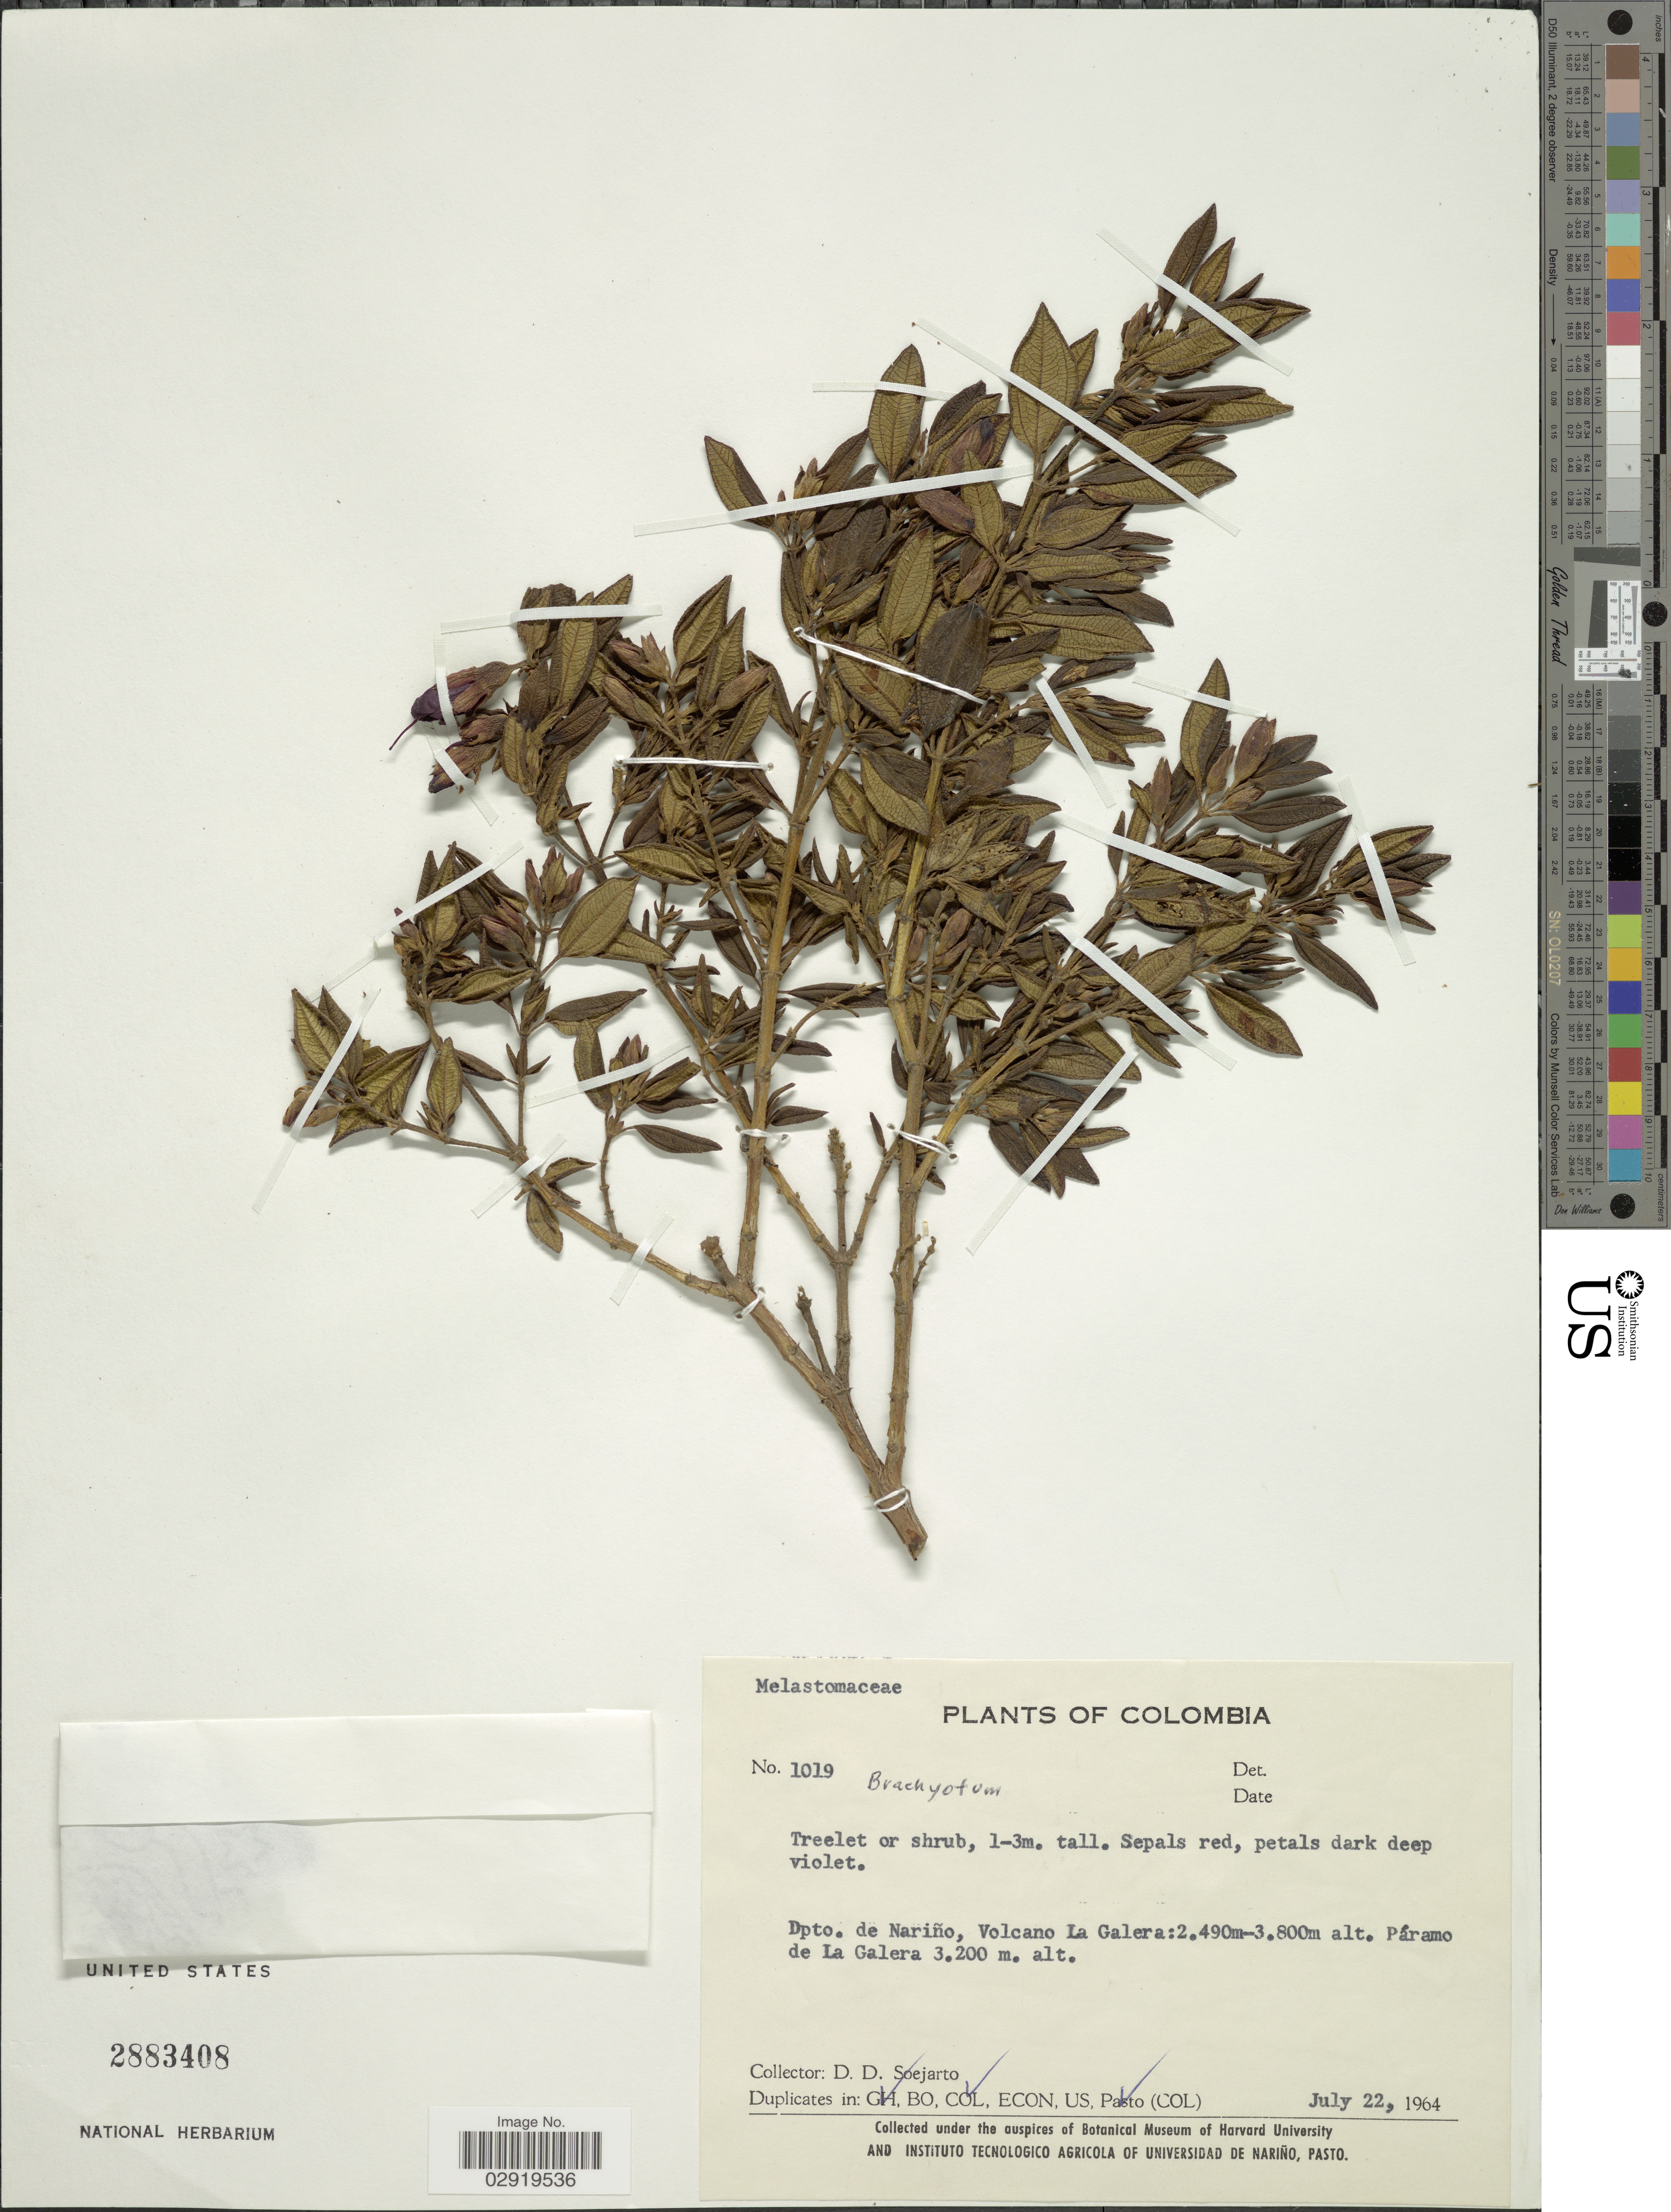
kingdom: Plantae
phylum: Tracheophyta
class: Magnoliopsida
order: Myrtales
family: Melastomataceae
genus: Brachyotum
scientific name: Brachyotum sp.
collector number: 1019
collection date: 1964-07-22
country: Colombia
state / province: Nariño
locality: Dpto. de Nariño, Volcano La Galera. Páramo de La Galera.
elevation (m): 3200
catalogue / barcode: US 2883408